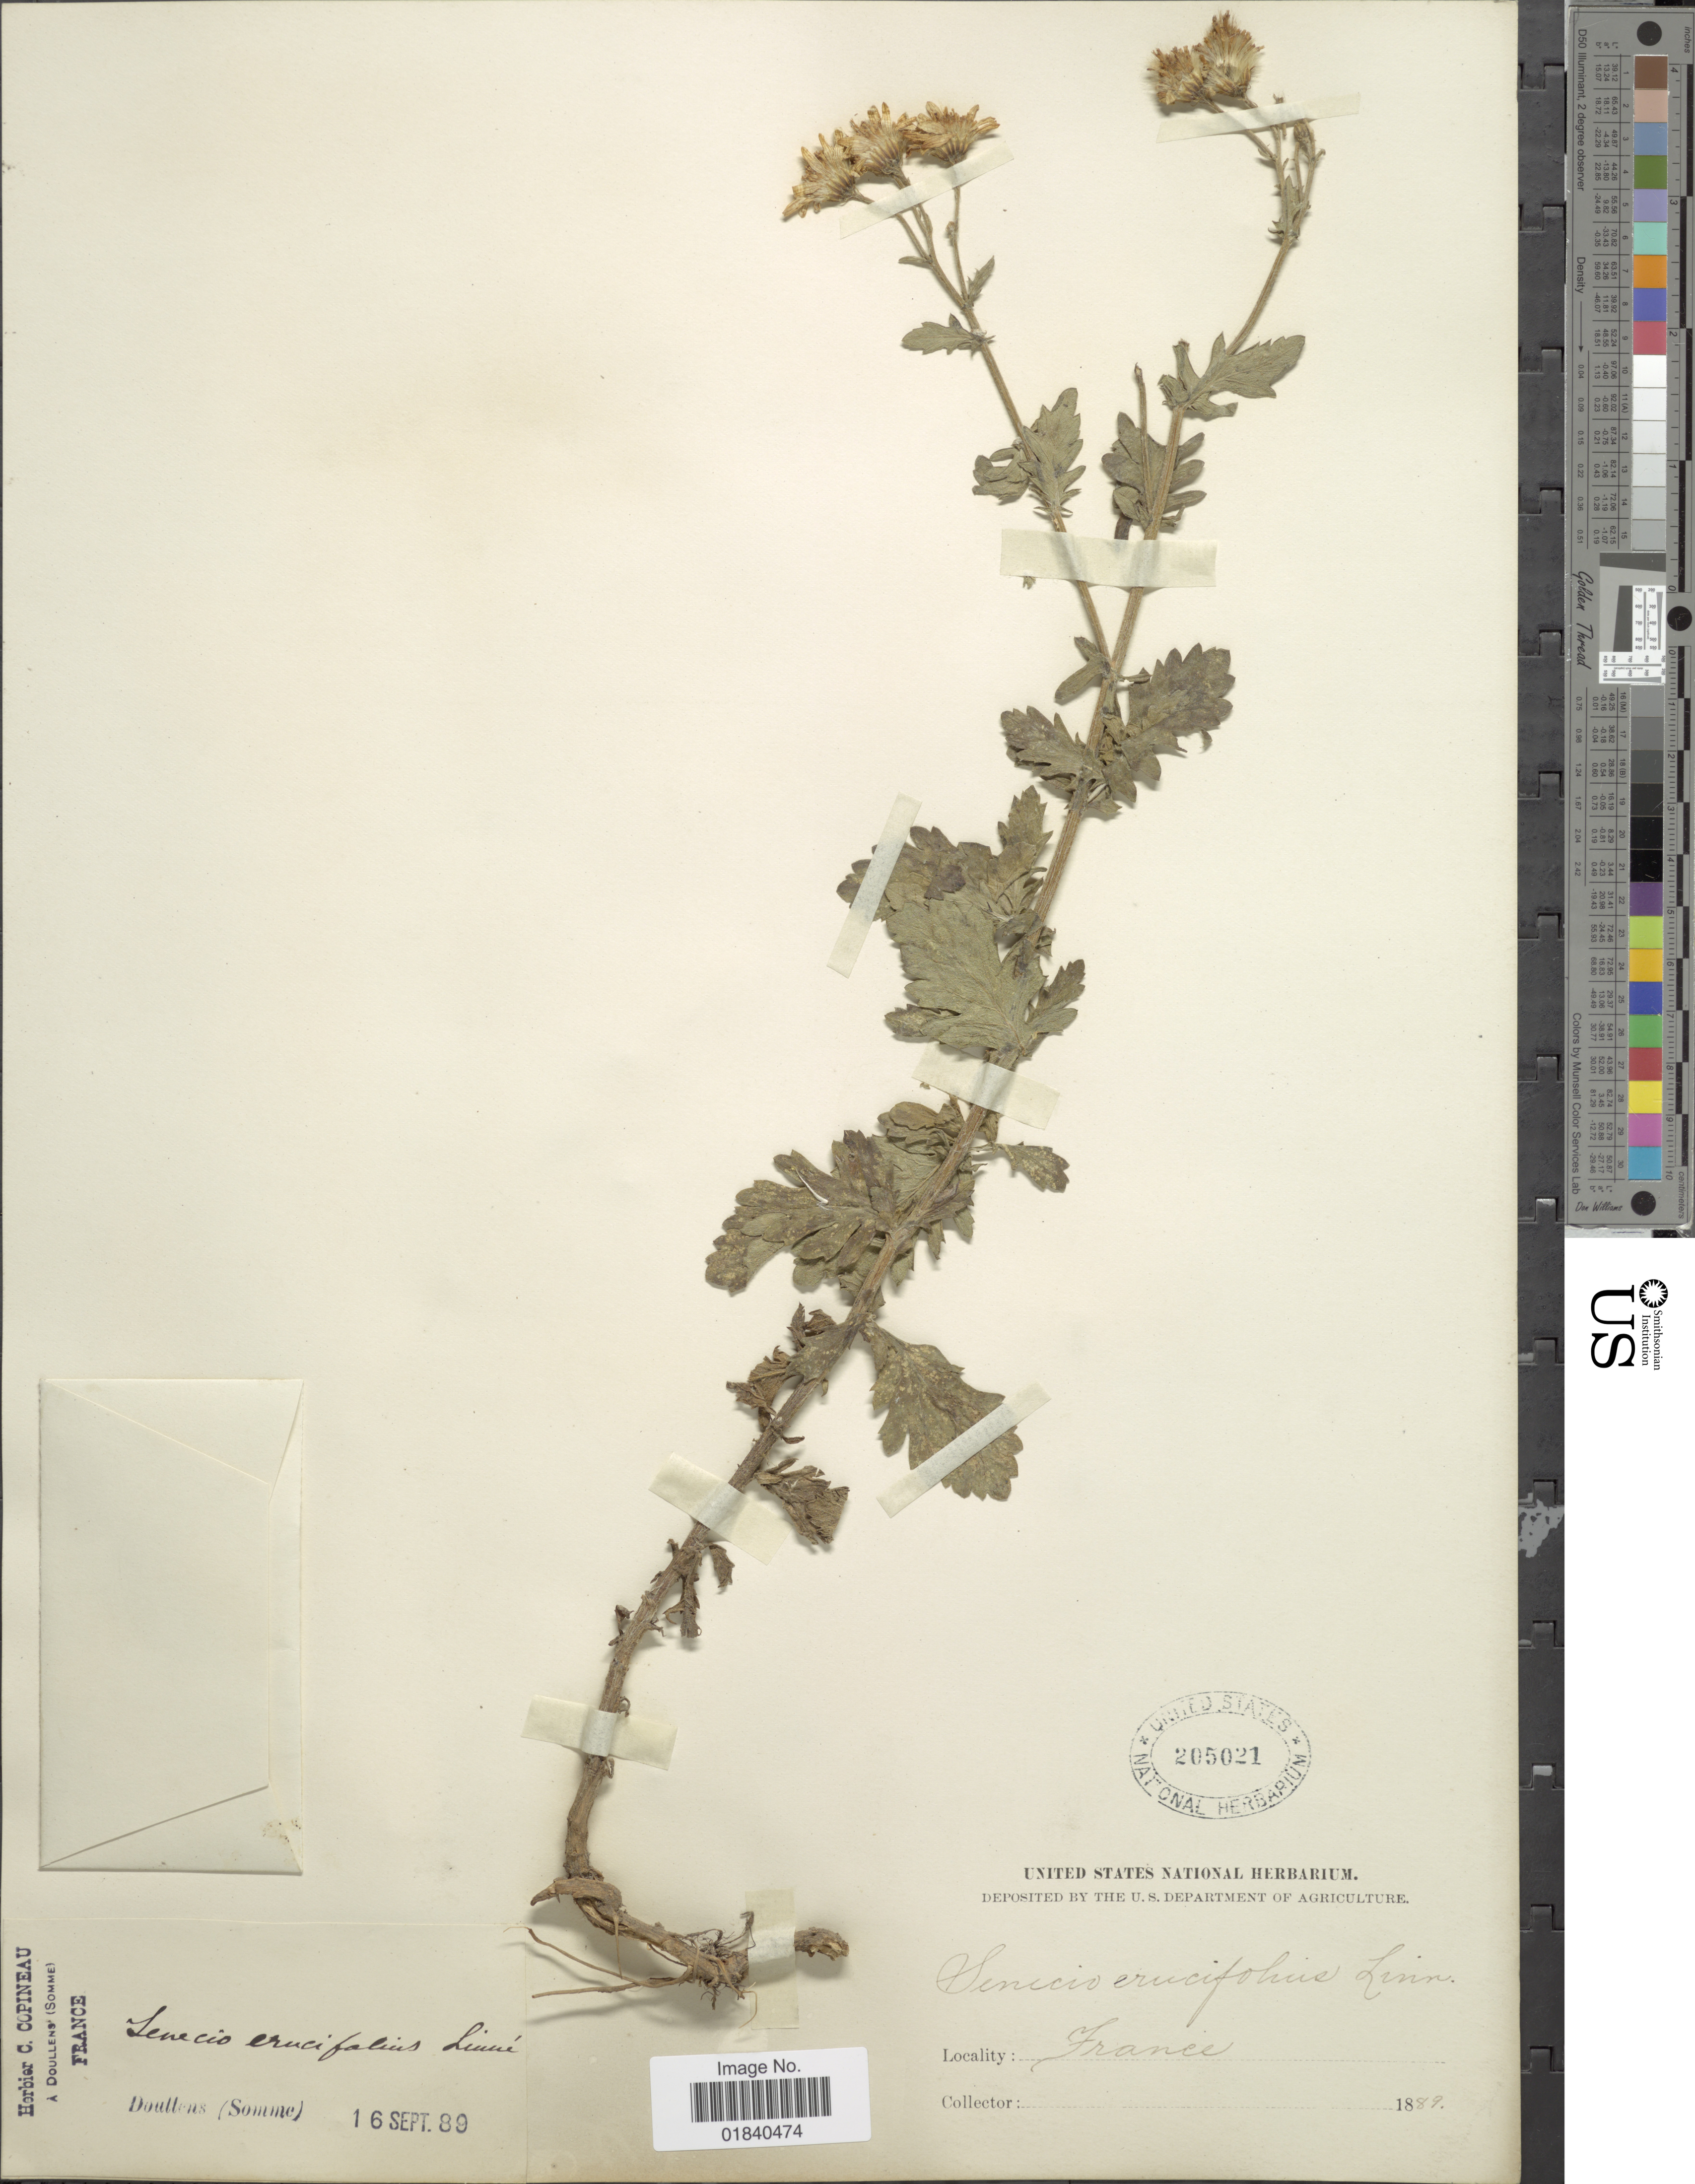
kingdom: Plantae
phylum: Tracheophyta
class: Magnoliopsida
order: Asterales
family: Asteraceae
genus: Jacobaea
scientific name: Jacobaea erucifolia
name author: (L.) G. Gaertn. et al.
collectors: ex herb. C. Copineau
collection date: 1889-09-16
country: France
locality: France. Doullaens (Somme).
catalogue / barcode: US 205021